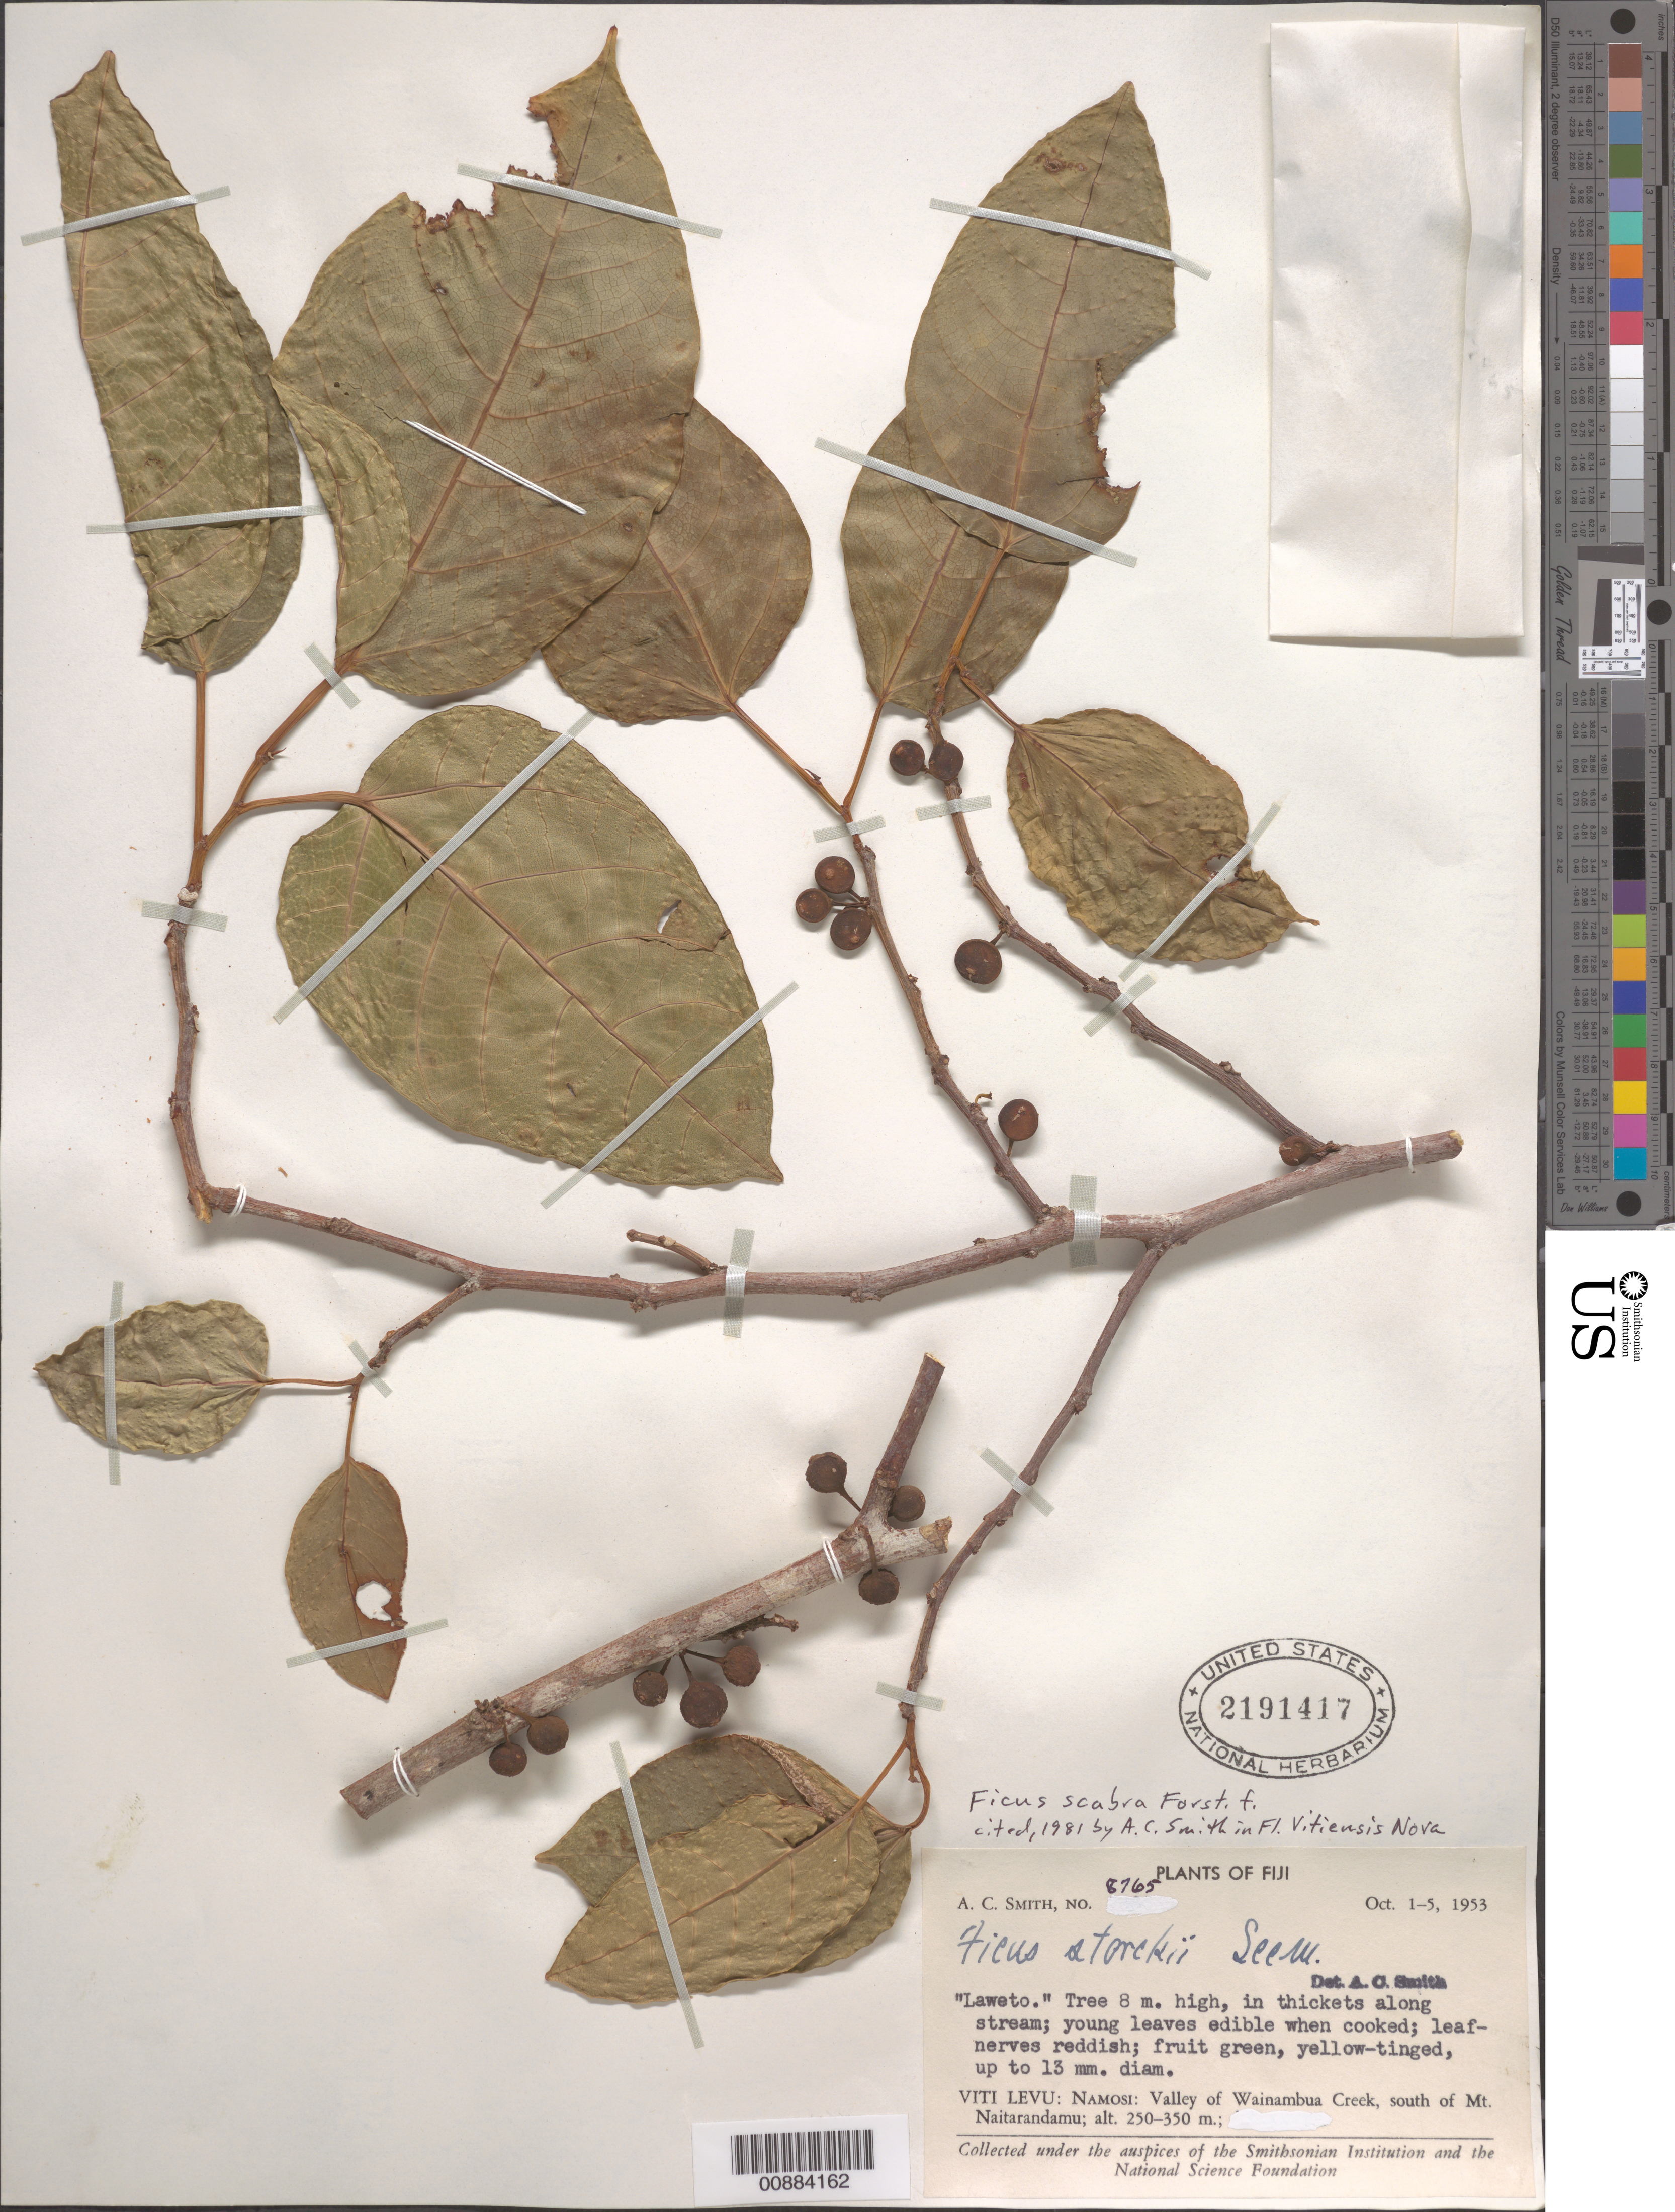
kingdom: Plantae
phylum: Tracheophyta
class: Magnoliopsida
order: Rosales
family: Moraceae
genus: Ficus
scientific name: Ficus scabra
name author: G. Forst.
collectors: C. A. Smith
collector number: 8765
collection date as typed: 01 Oct 1953 to 05 Oct 1953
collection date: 1953-10-01/1953-10-05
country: Fiji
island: Viti Levu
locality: Namosi: Valley of Wainambua Creek, S of Mt. Naitarandamu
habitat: thickets along stream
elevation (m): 250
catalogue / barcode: US 2191417